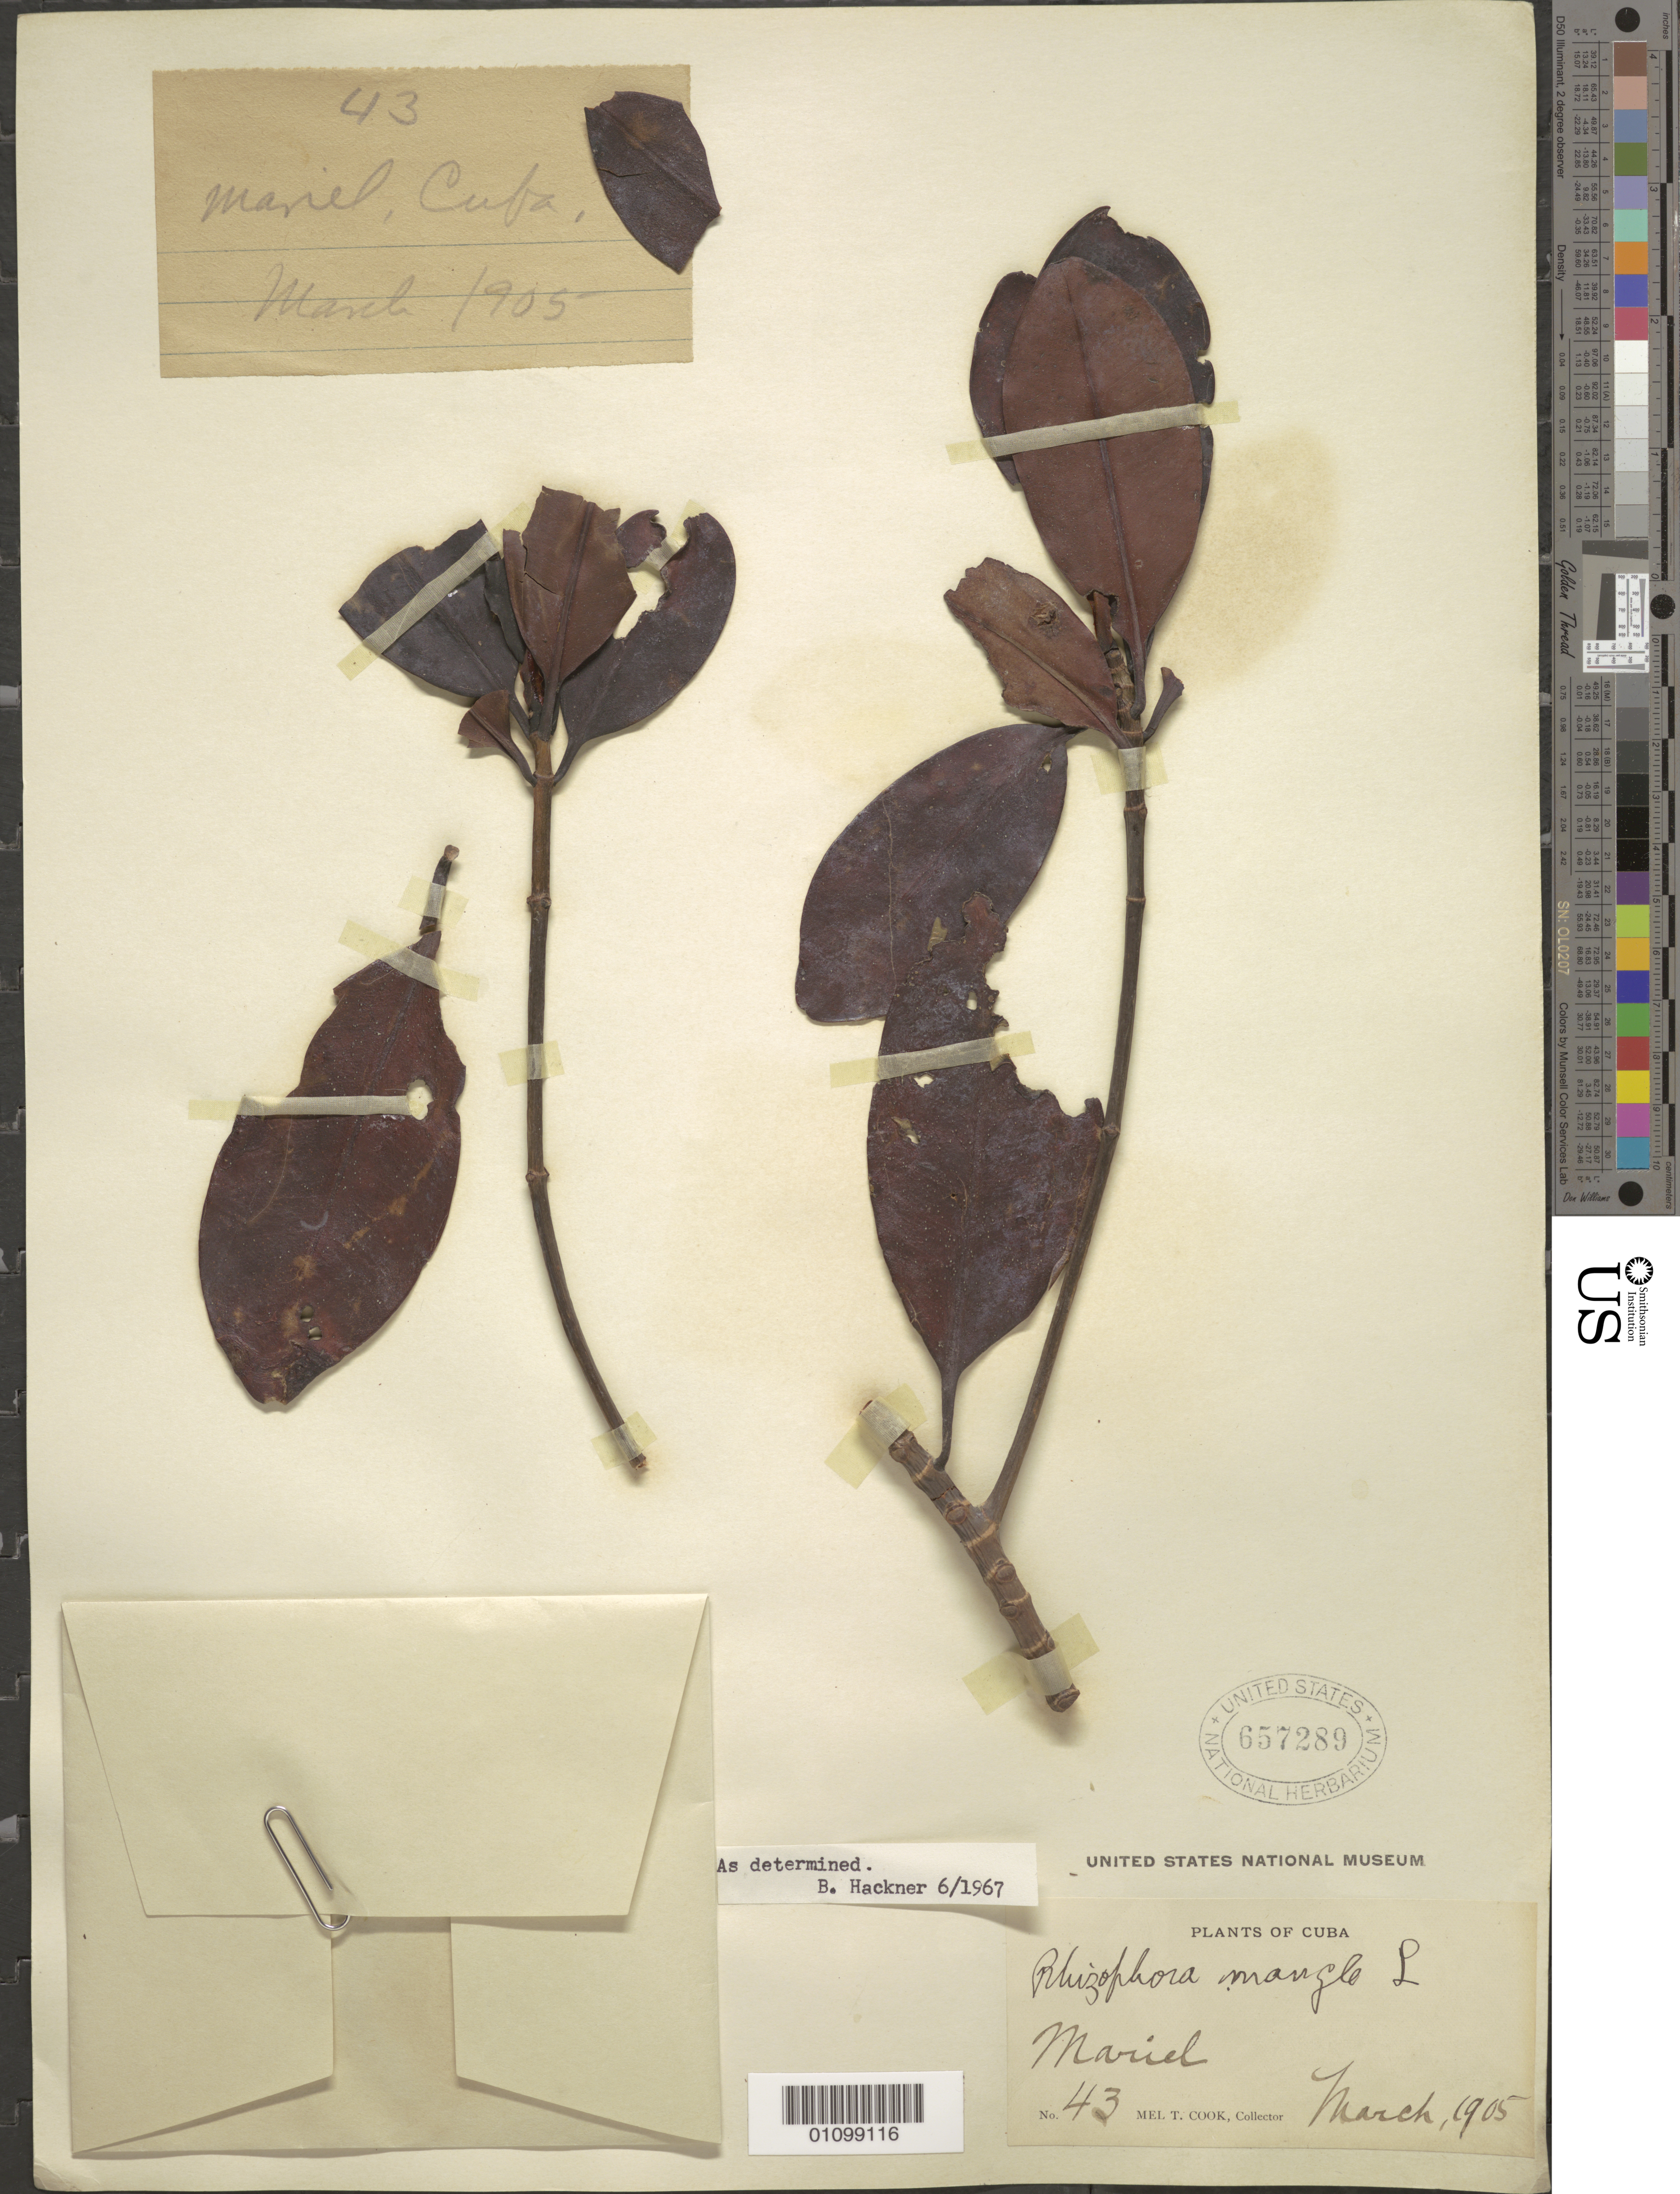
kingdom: Plantae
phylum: Tracheophyta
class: Magnoliopsida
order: Malpighiales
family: Rhizophoraceae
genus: Rhizophora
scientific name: Rhizophora mangle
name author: L.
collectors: M. T. Cook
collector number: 43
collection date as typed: Mar 1905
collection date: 1905-03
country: Cuba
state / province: La Habana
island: Cuba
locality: Mariel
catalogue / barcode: US 657289